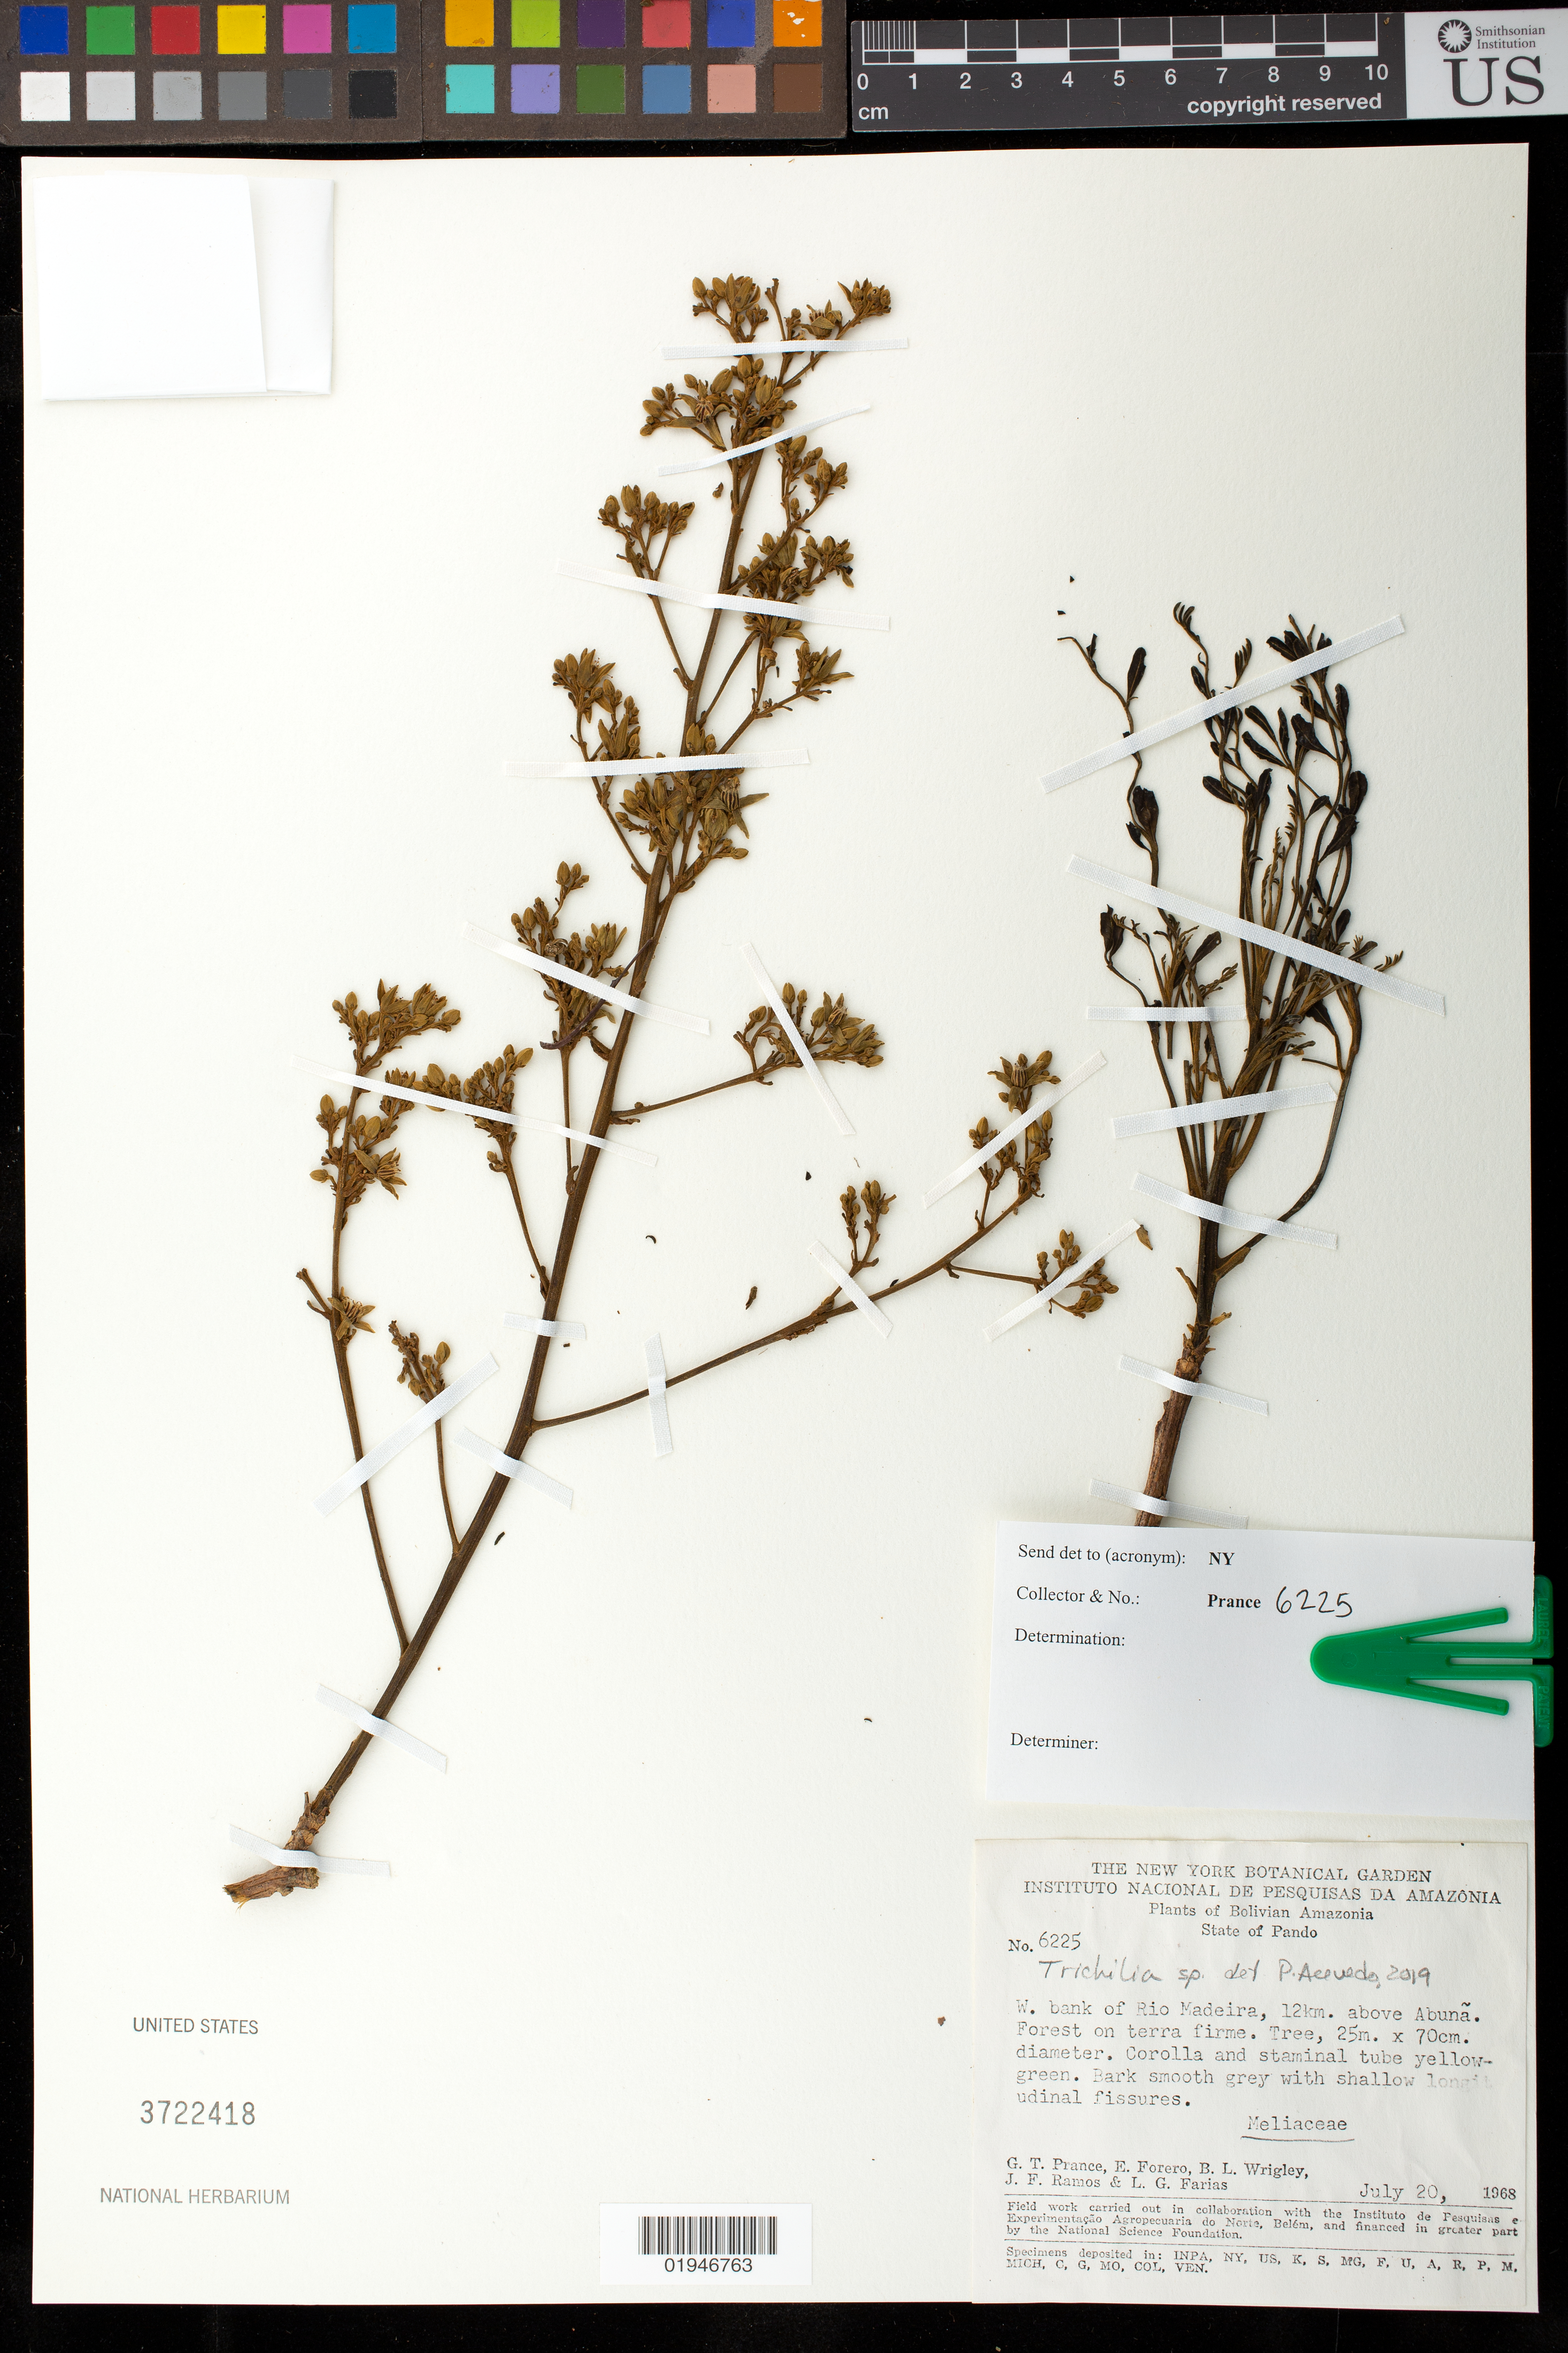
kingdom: Plantae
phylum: Tracheophyta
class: Magnoliopsida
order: Sapindales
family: Simaroubaceae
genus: Homalolepis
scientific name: Homalolepis paraensis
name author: (Ducke) Devecchi & Pirani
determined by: Strong, Mark T., (BOT), Smithsonian Institution - National Museum of Natural History (UNITED STATES)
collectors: G. T. Prance, E. Forero, B. L. Wrigley, J. F. Ramos & L. G. Farias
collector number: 6225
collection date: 1968-07-20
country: Bolivia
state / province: Pando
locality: Rio Madeira, W bank; 12 km above Abunã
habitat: Forest on terra firme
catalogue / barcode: US 3722418